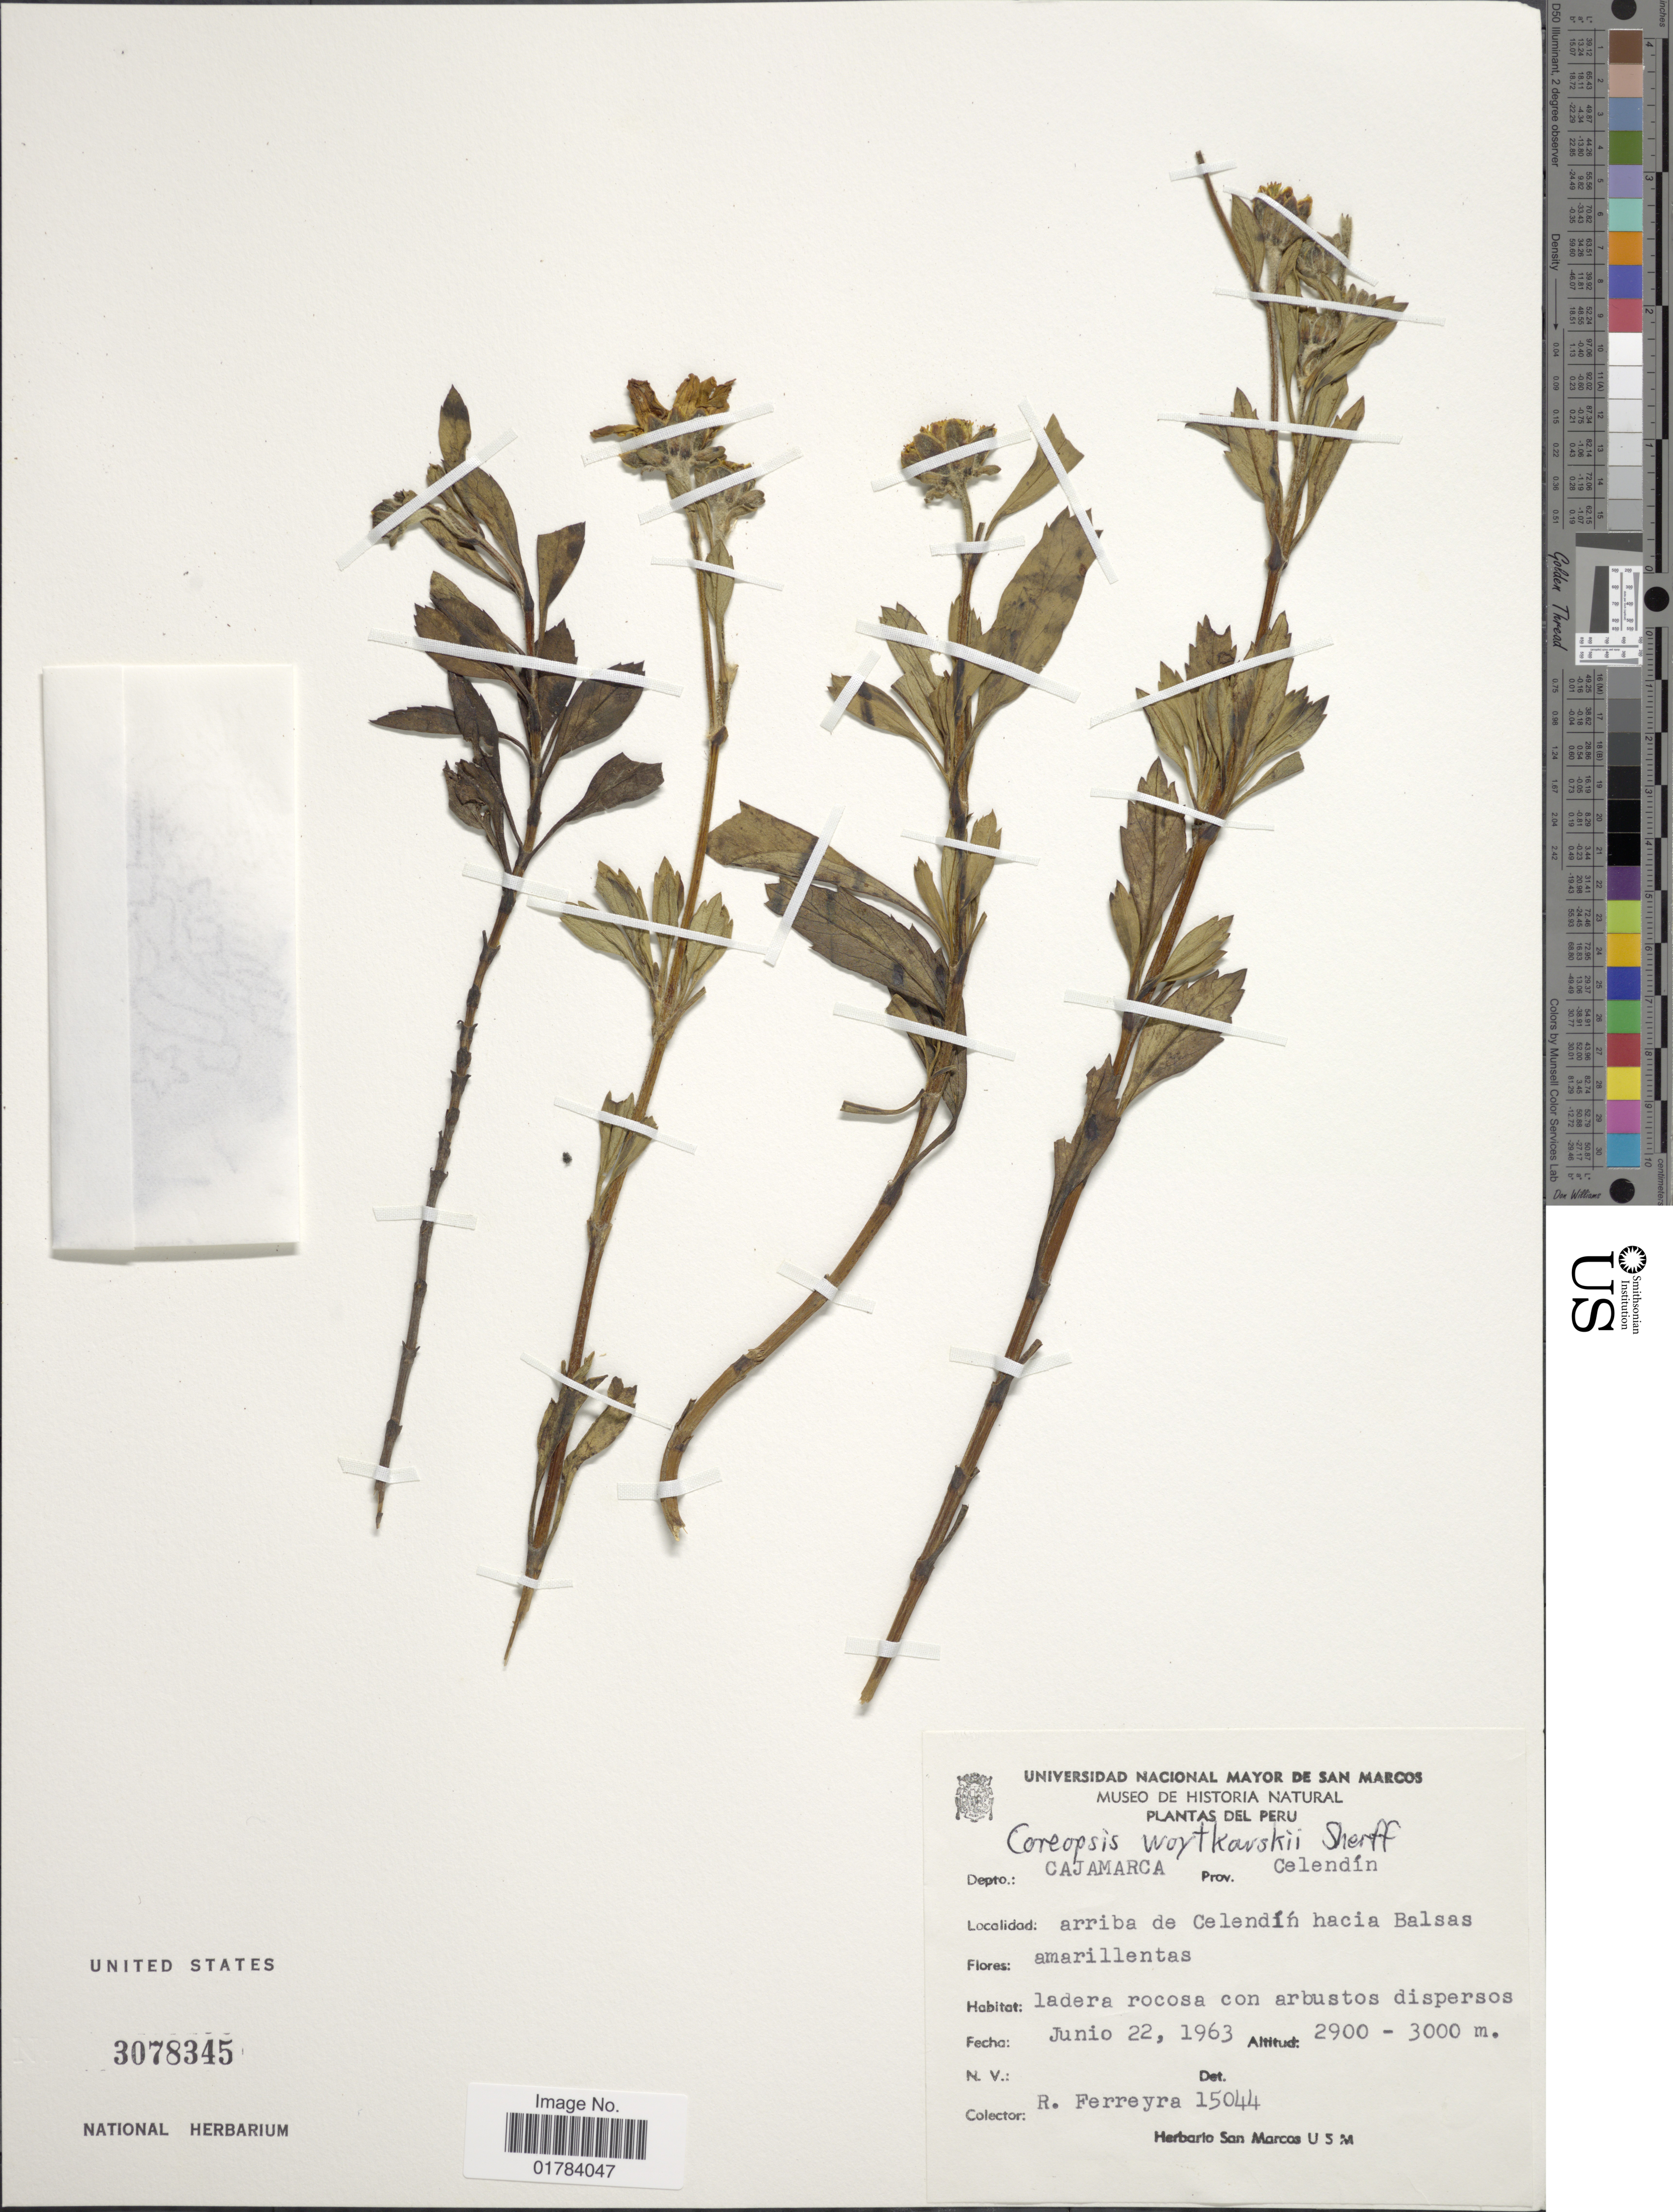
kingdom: Plantae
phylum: Tracheophyta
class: Magnoliopsida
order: Asterales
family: Asteraceae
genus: Coreopsis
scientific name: Coreopsis woytkowskii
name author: Sherff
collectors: R. A. Ferreyra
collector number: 15044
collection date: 1963-06-22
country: Peru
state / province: Cajamarca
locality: Prov.Celendin, arriba de Celendin hacia Balsas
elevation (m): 2900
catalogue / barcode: US 3078345